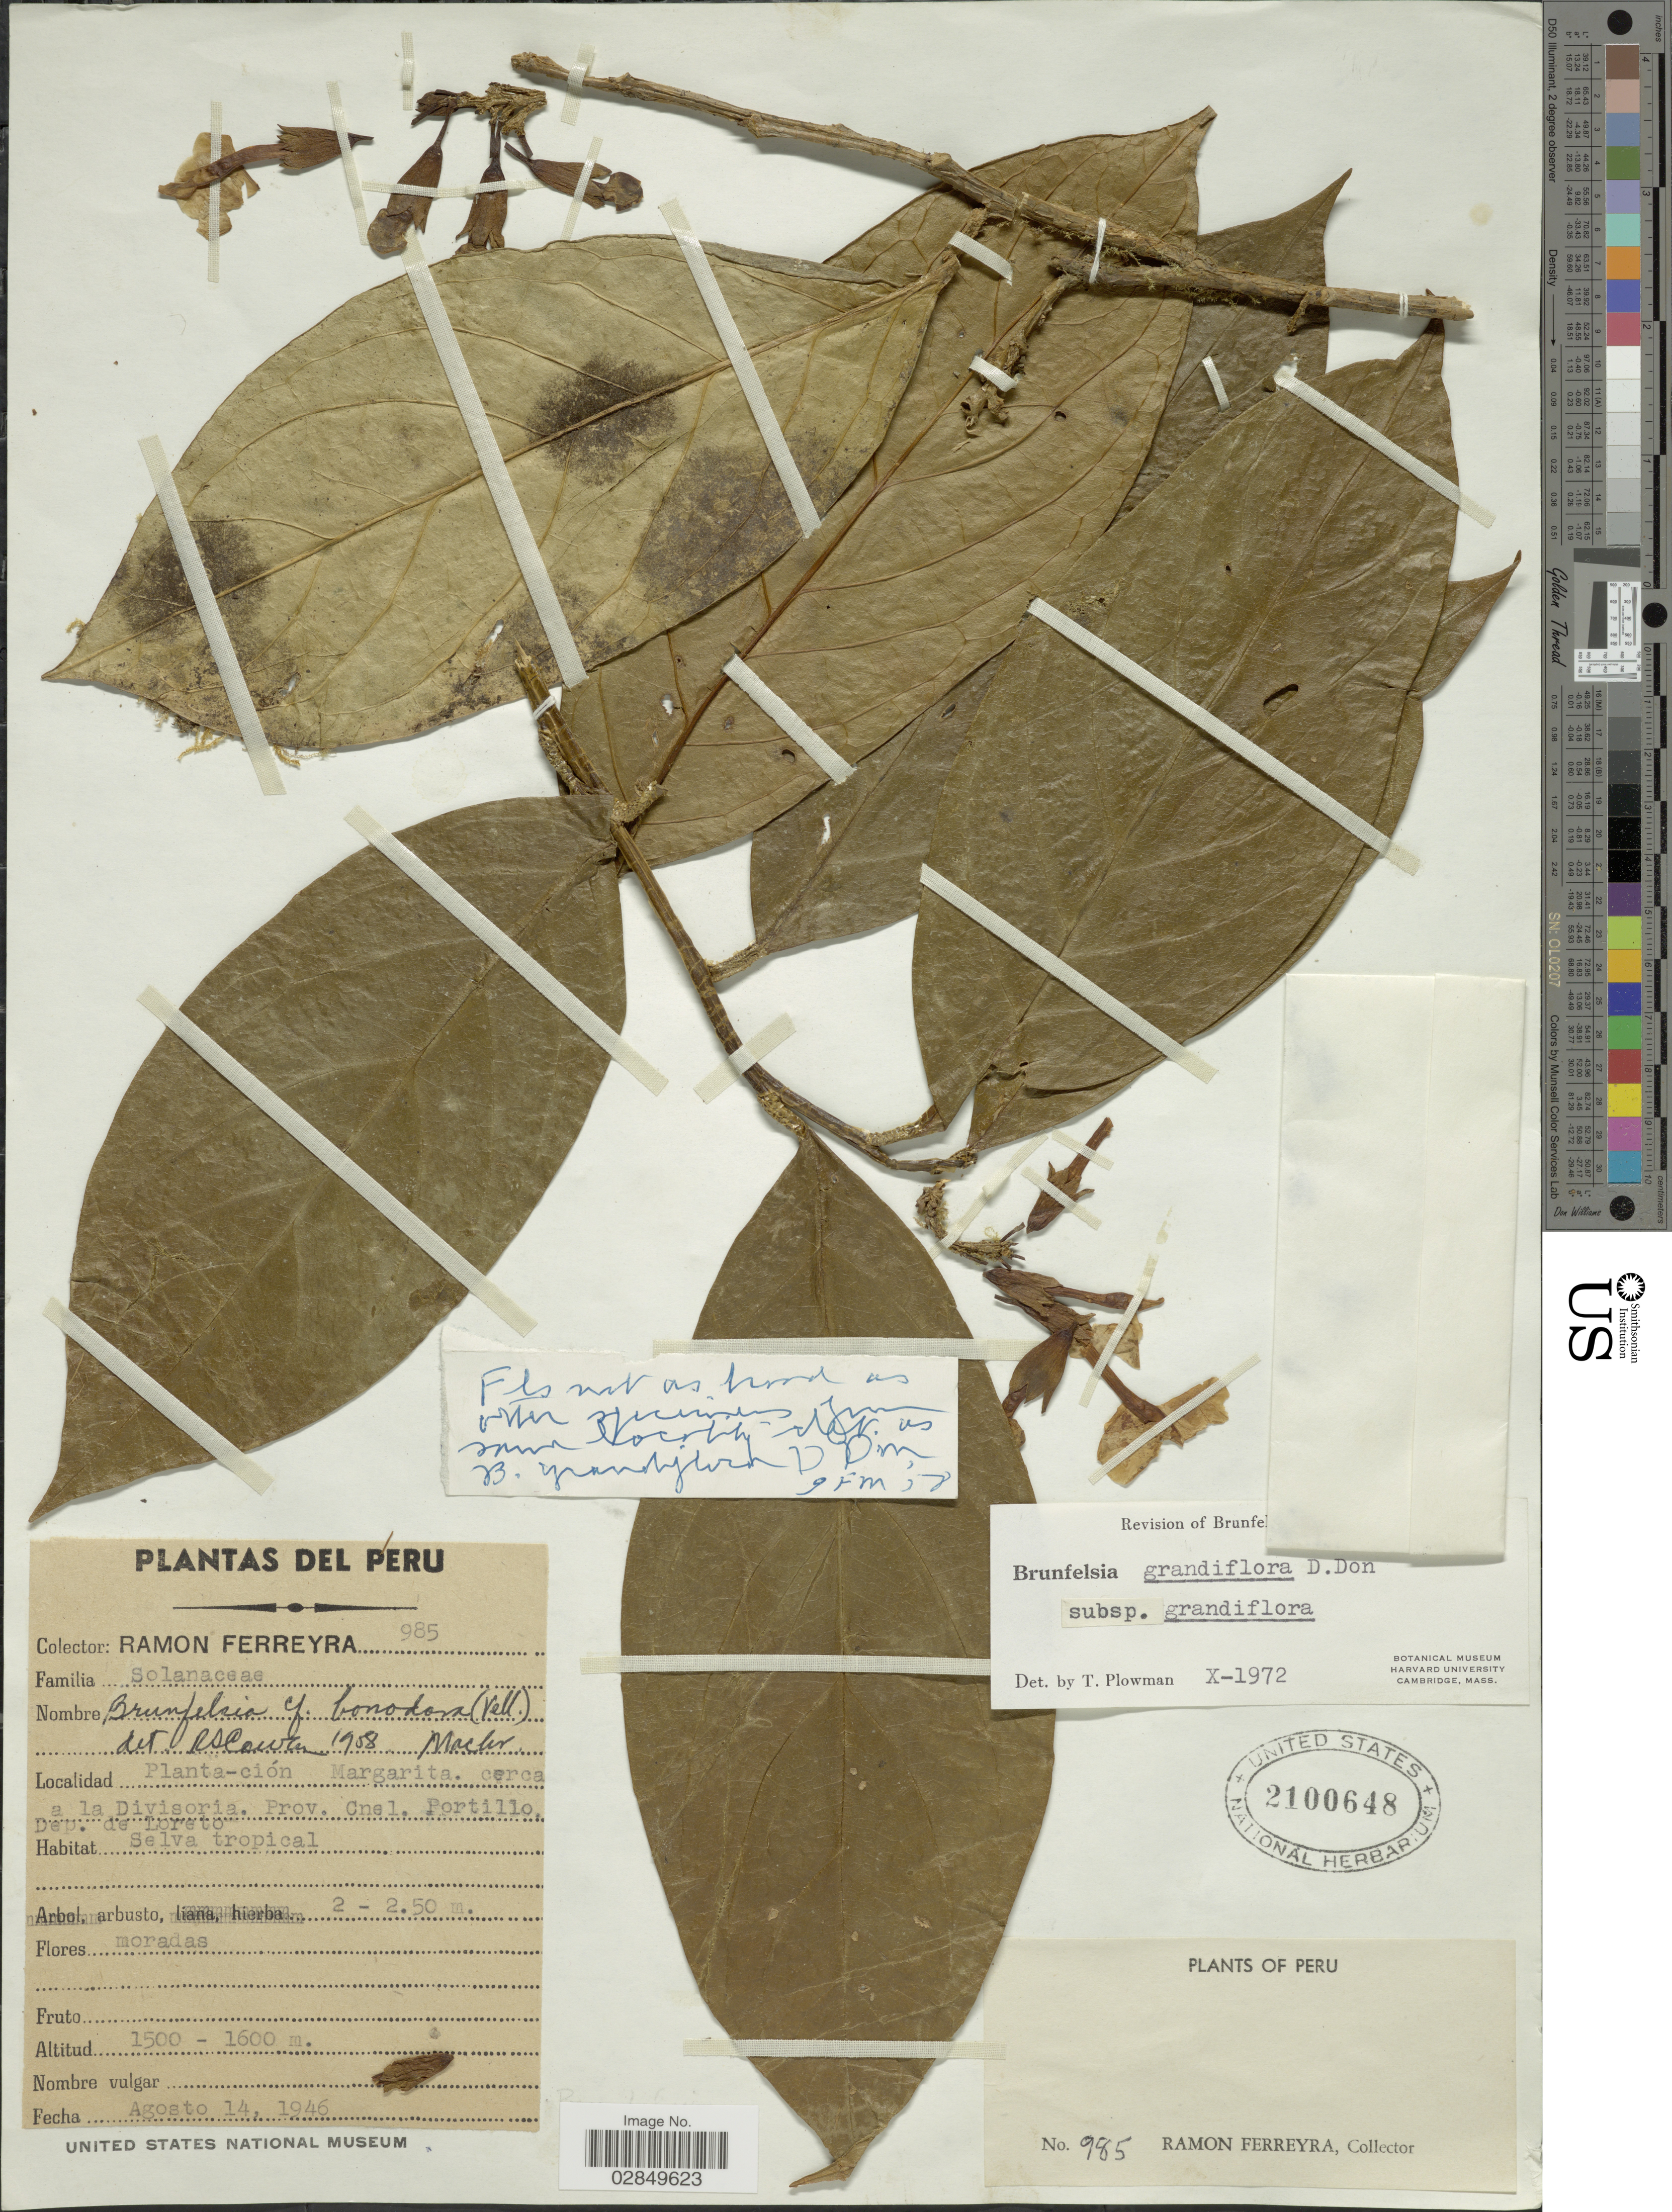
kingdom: Plantae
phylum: Tracheophyta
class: Magnoliopsida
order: Solanales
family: Solanaceae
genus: Brunfelsia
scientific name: Brunfelsia grandiflora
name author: D. Don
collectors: R. A. Ferreyra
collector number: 985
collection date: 1946-08-14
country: Peru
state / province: Loreto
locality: Planta-ción Margarita, cerca a la Divisoria, Prov. Cnel. Portillo, Dep. de Loreto.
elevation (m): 1500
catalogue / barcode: US 2100648